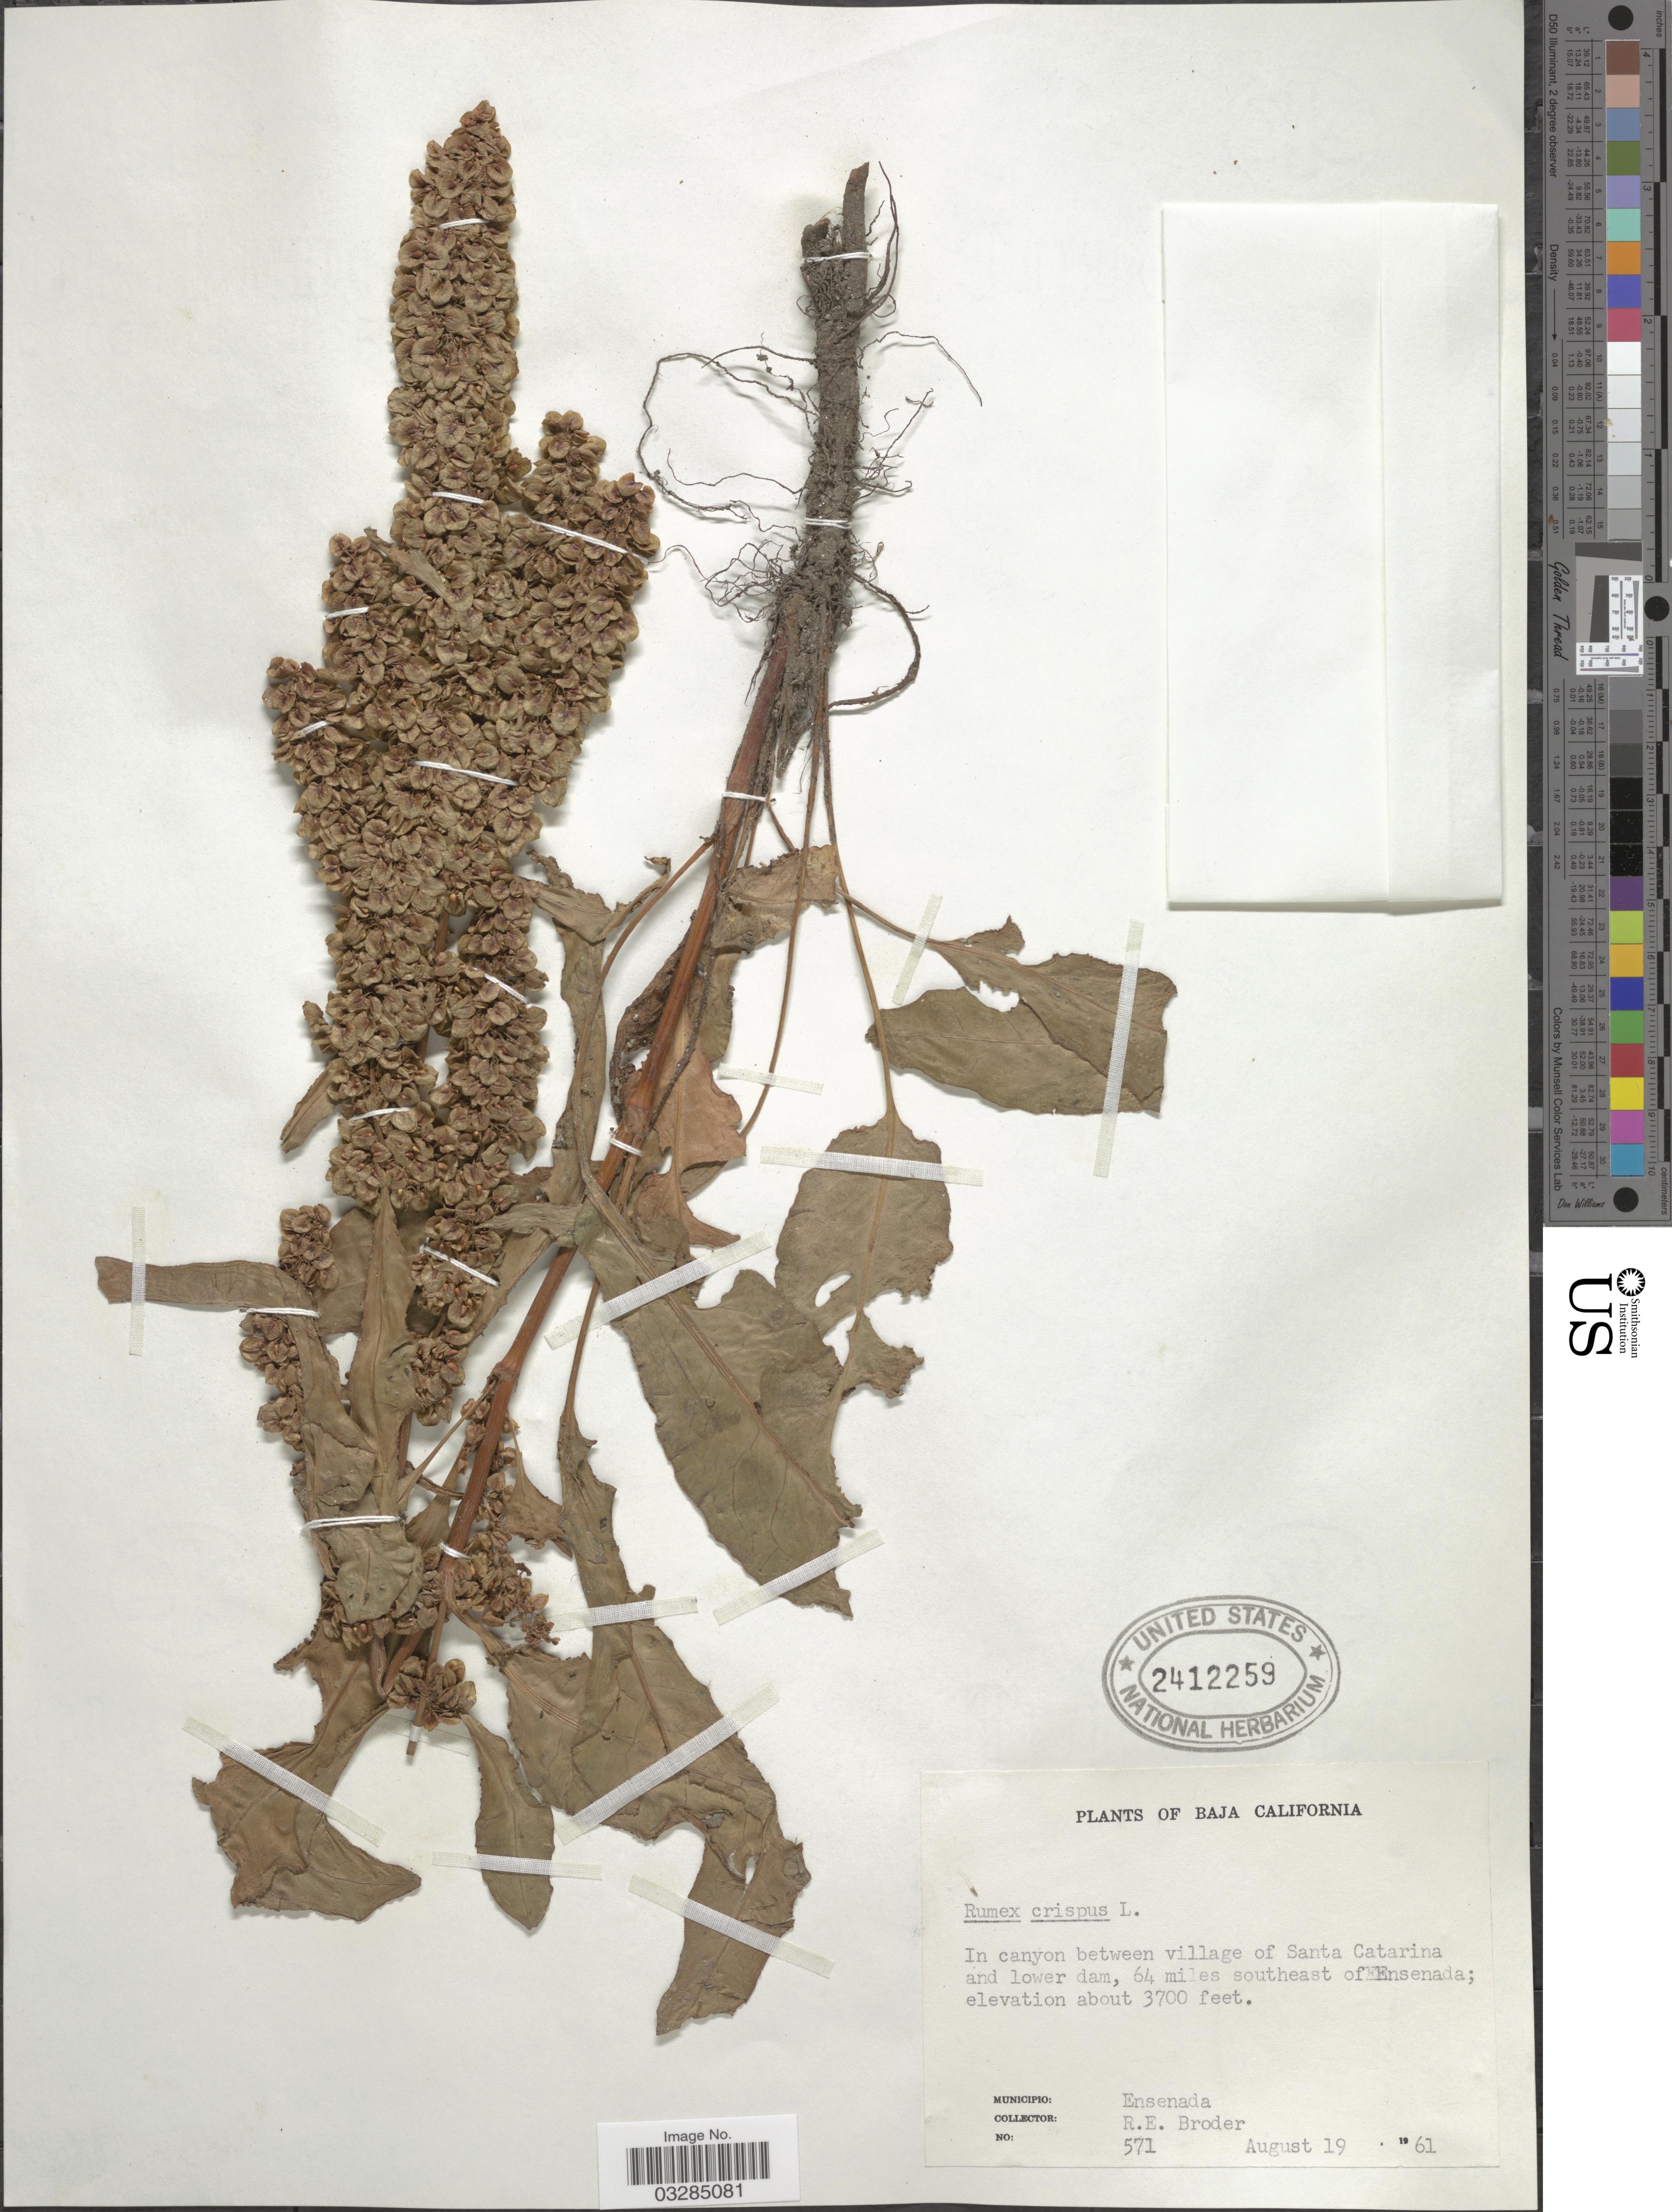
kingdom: Plantae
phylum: Tracheophyta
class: Magnoliopsida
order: Caryophyllales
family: Polygonaceae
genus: Rumex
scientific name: Rumex crispus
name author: L.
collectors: R. Broder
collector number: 571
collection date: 1961-08-19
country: Mexico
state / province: Baja California Norte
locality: In canyon between village of Santa Catarina and lower dam, 64 miles southeast of Ensenada. Municipio: Ensenada.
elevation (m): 1128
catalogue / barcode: US 2412259